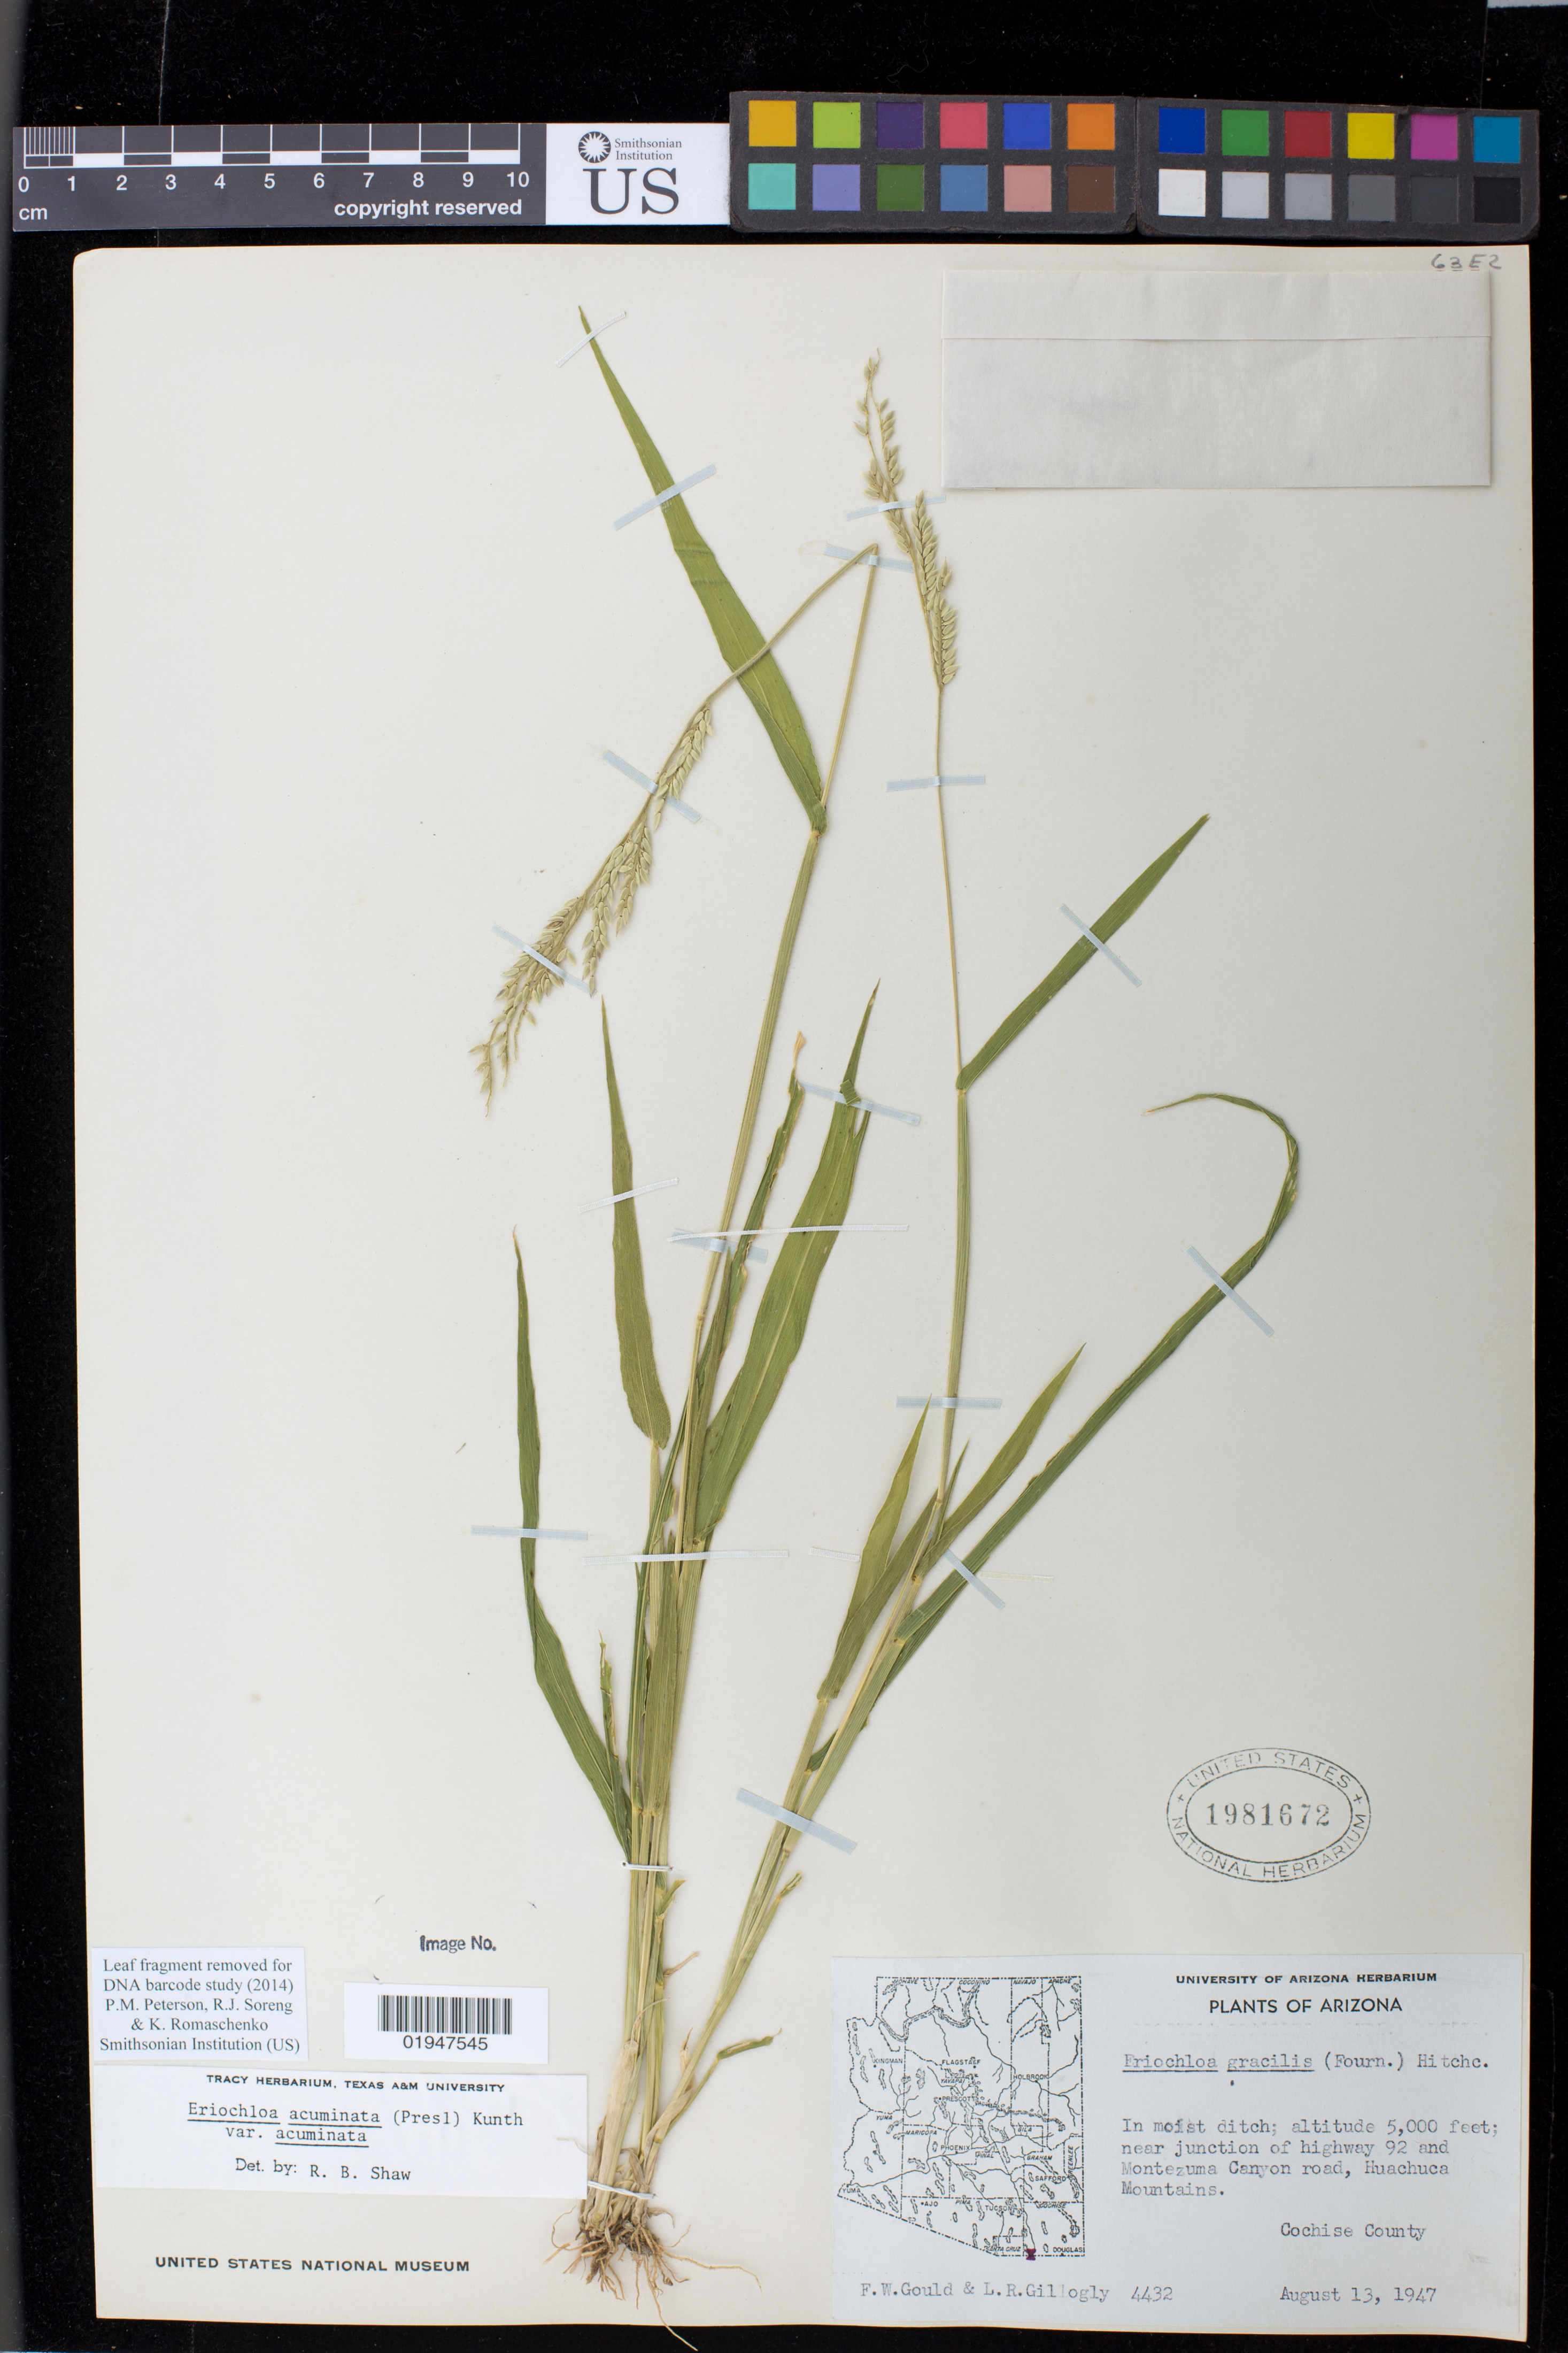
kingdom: Plantae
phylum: Tracheophyta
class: Liliopsida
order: Poales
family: Poaceae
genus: Eriochloa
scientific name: Eriochloa acuminata var. acuminata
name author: (J. Presl) Kunth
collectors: F. W. Gould & L. Gillogly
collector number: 4432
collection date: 1947-08-13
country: United States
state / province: Arizona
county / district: Cochise County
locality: near junction of highway 92 and Montezuma Canyon road, Huachuca Mountains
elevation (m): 1524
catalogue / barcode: US 1981672